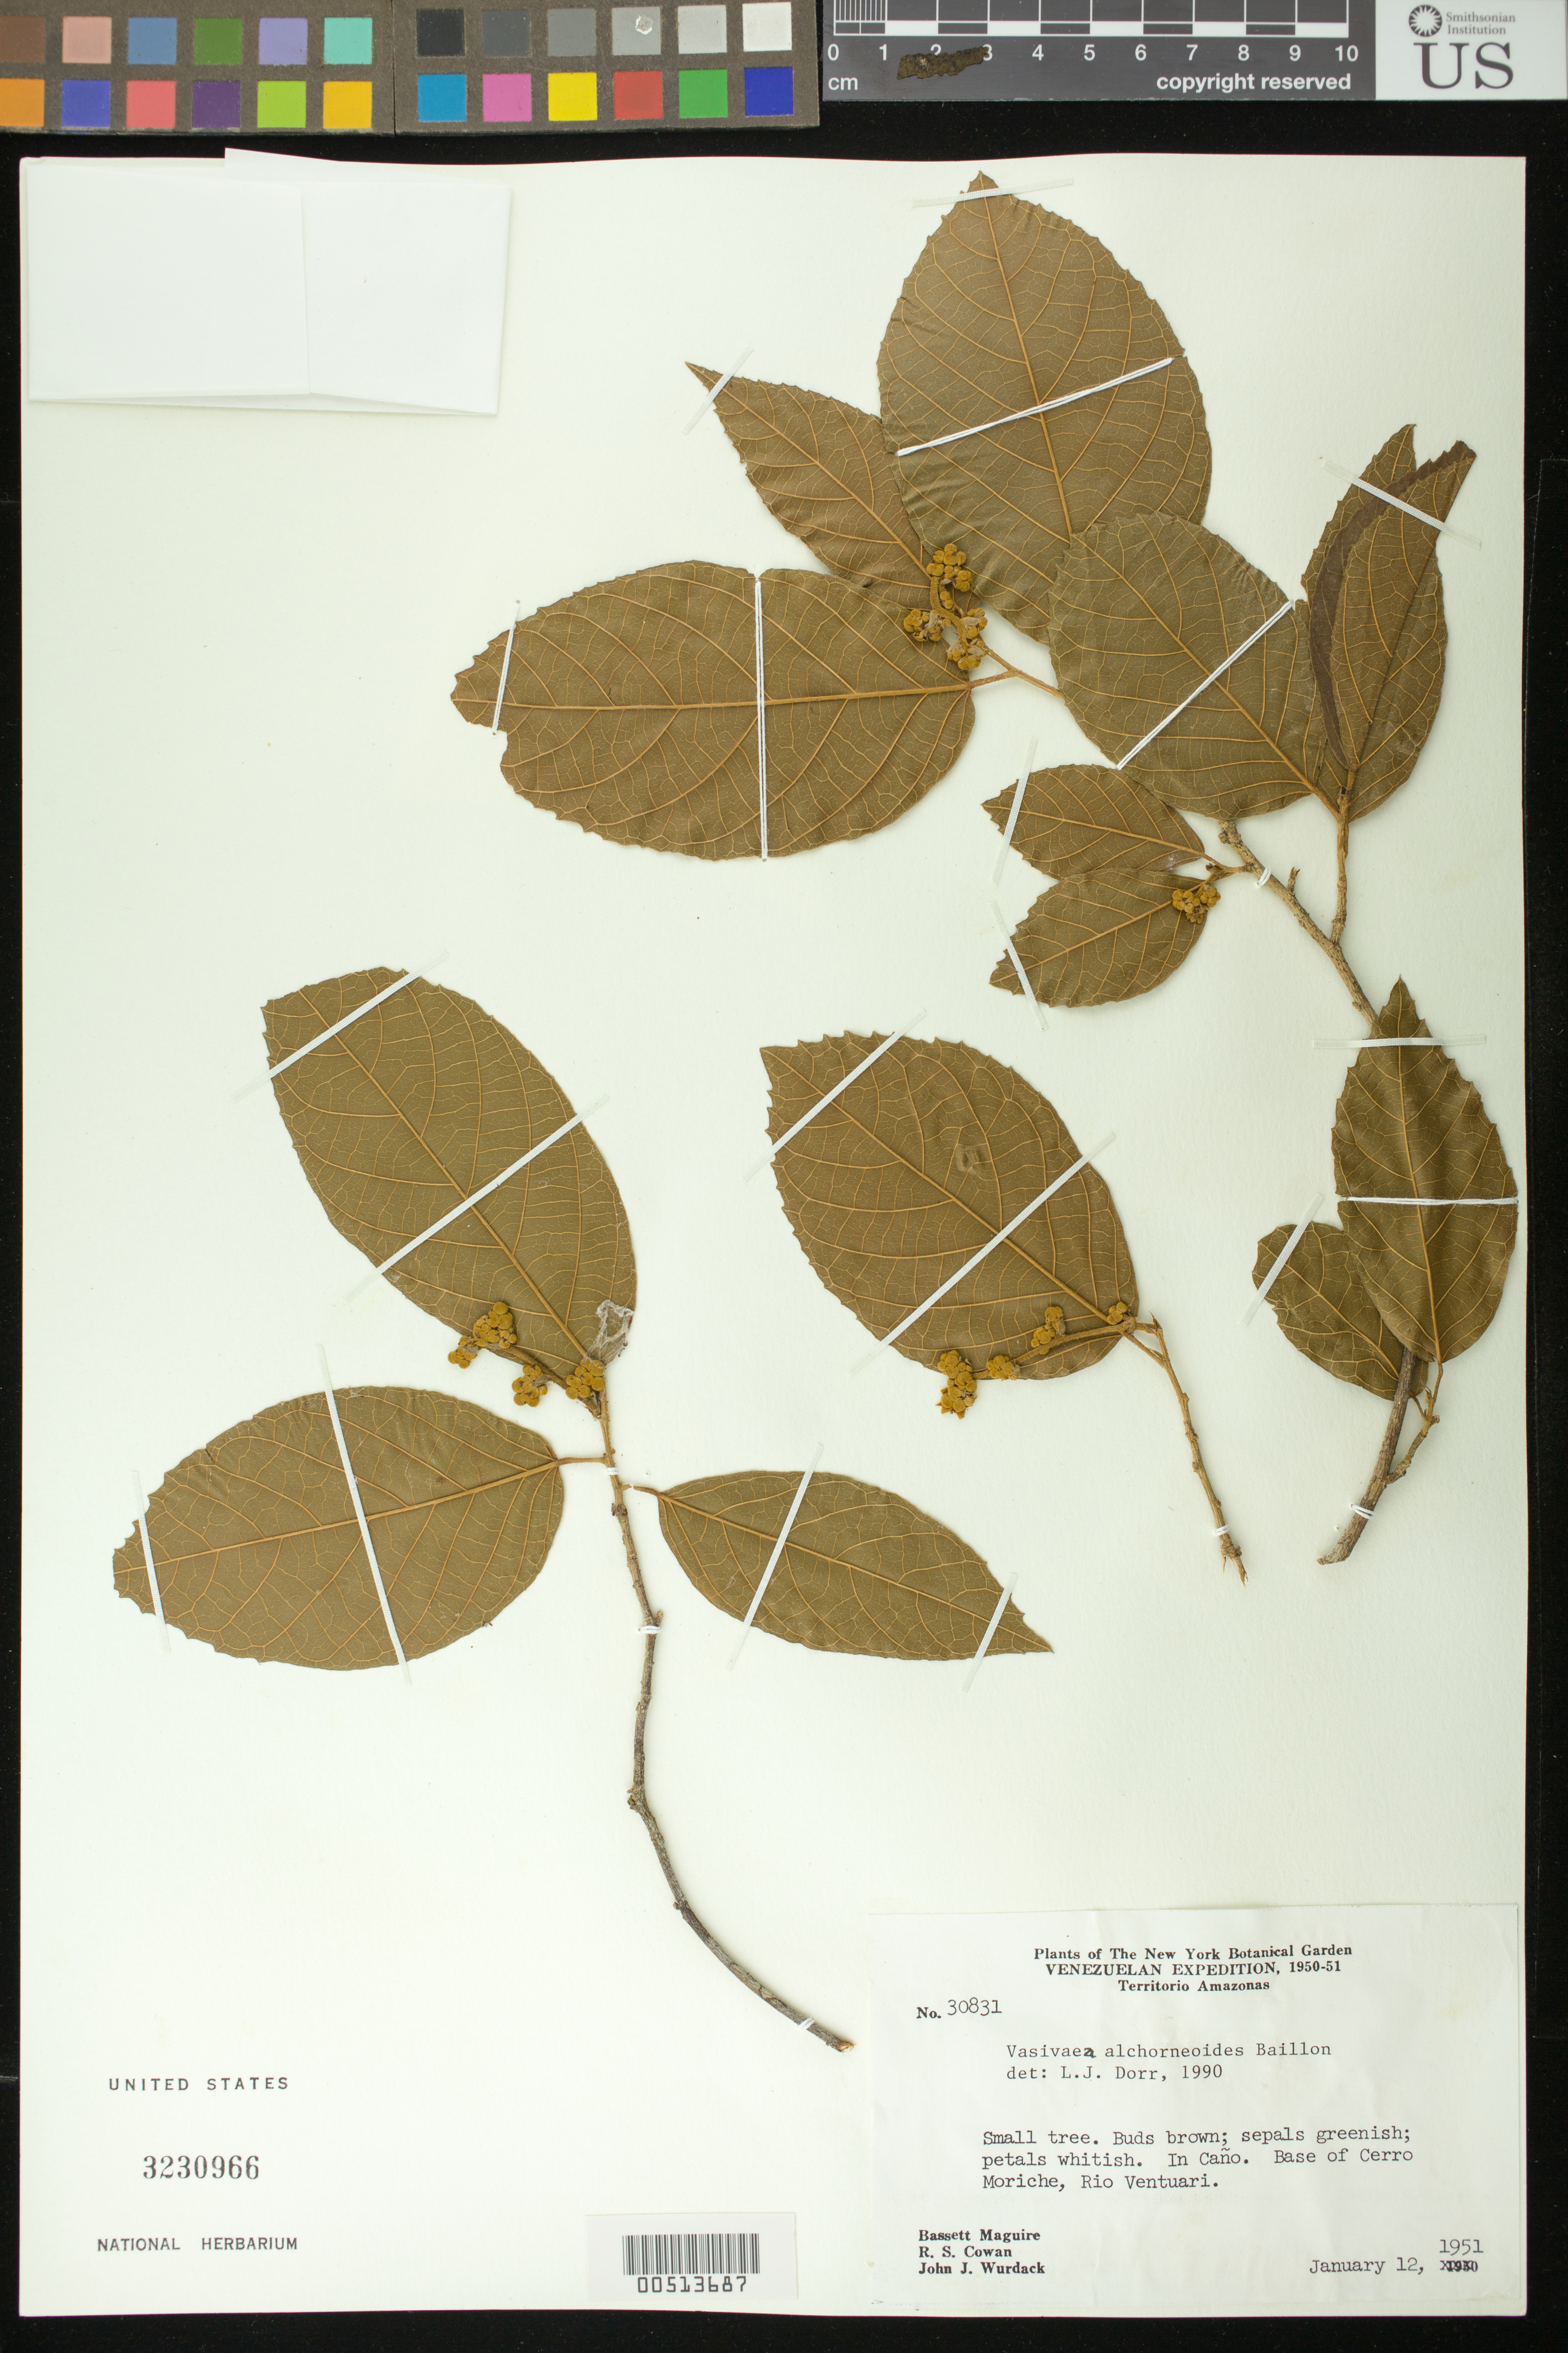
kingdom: Plantae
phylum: Tracheophyta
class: Magnoliopsida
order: Malvales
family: Malvaceae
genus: Vasivaea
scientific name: Vasivaea alchorneoides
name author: Baill.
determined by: Dorr, L. J., (BOT), Smithsonian Institution - National Museum of Natural History (UNITED STATES)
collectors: B. Maguire, R. S. Cowan & J. J. Wurdack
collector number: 30831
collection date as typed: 12 Jan 1951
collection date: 1951-01-12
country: Venezuela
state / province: Amazonas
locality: Base of Cerro Moriche, Río Ventuari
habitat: In Caño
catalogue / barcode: US 3230966